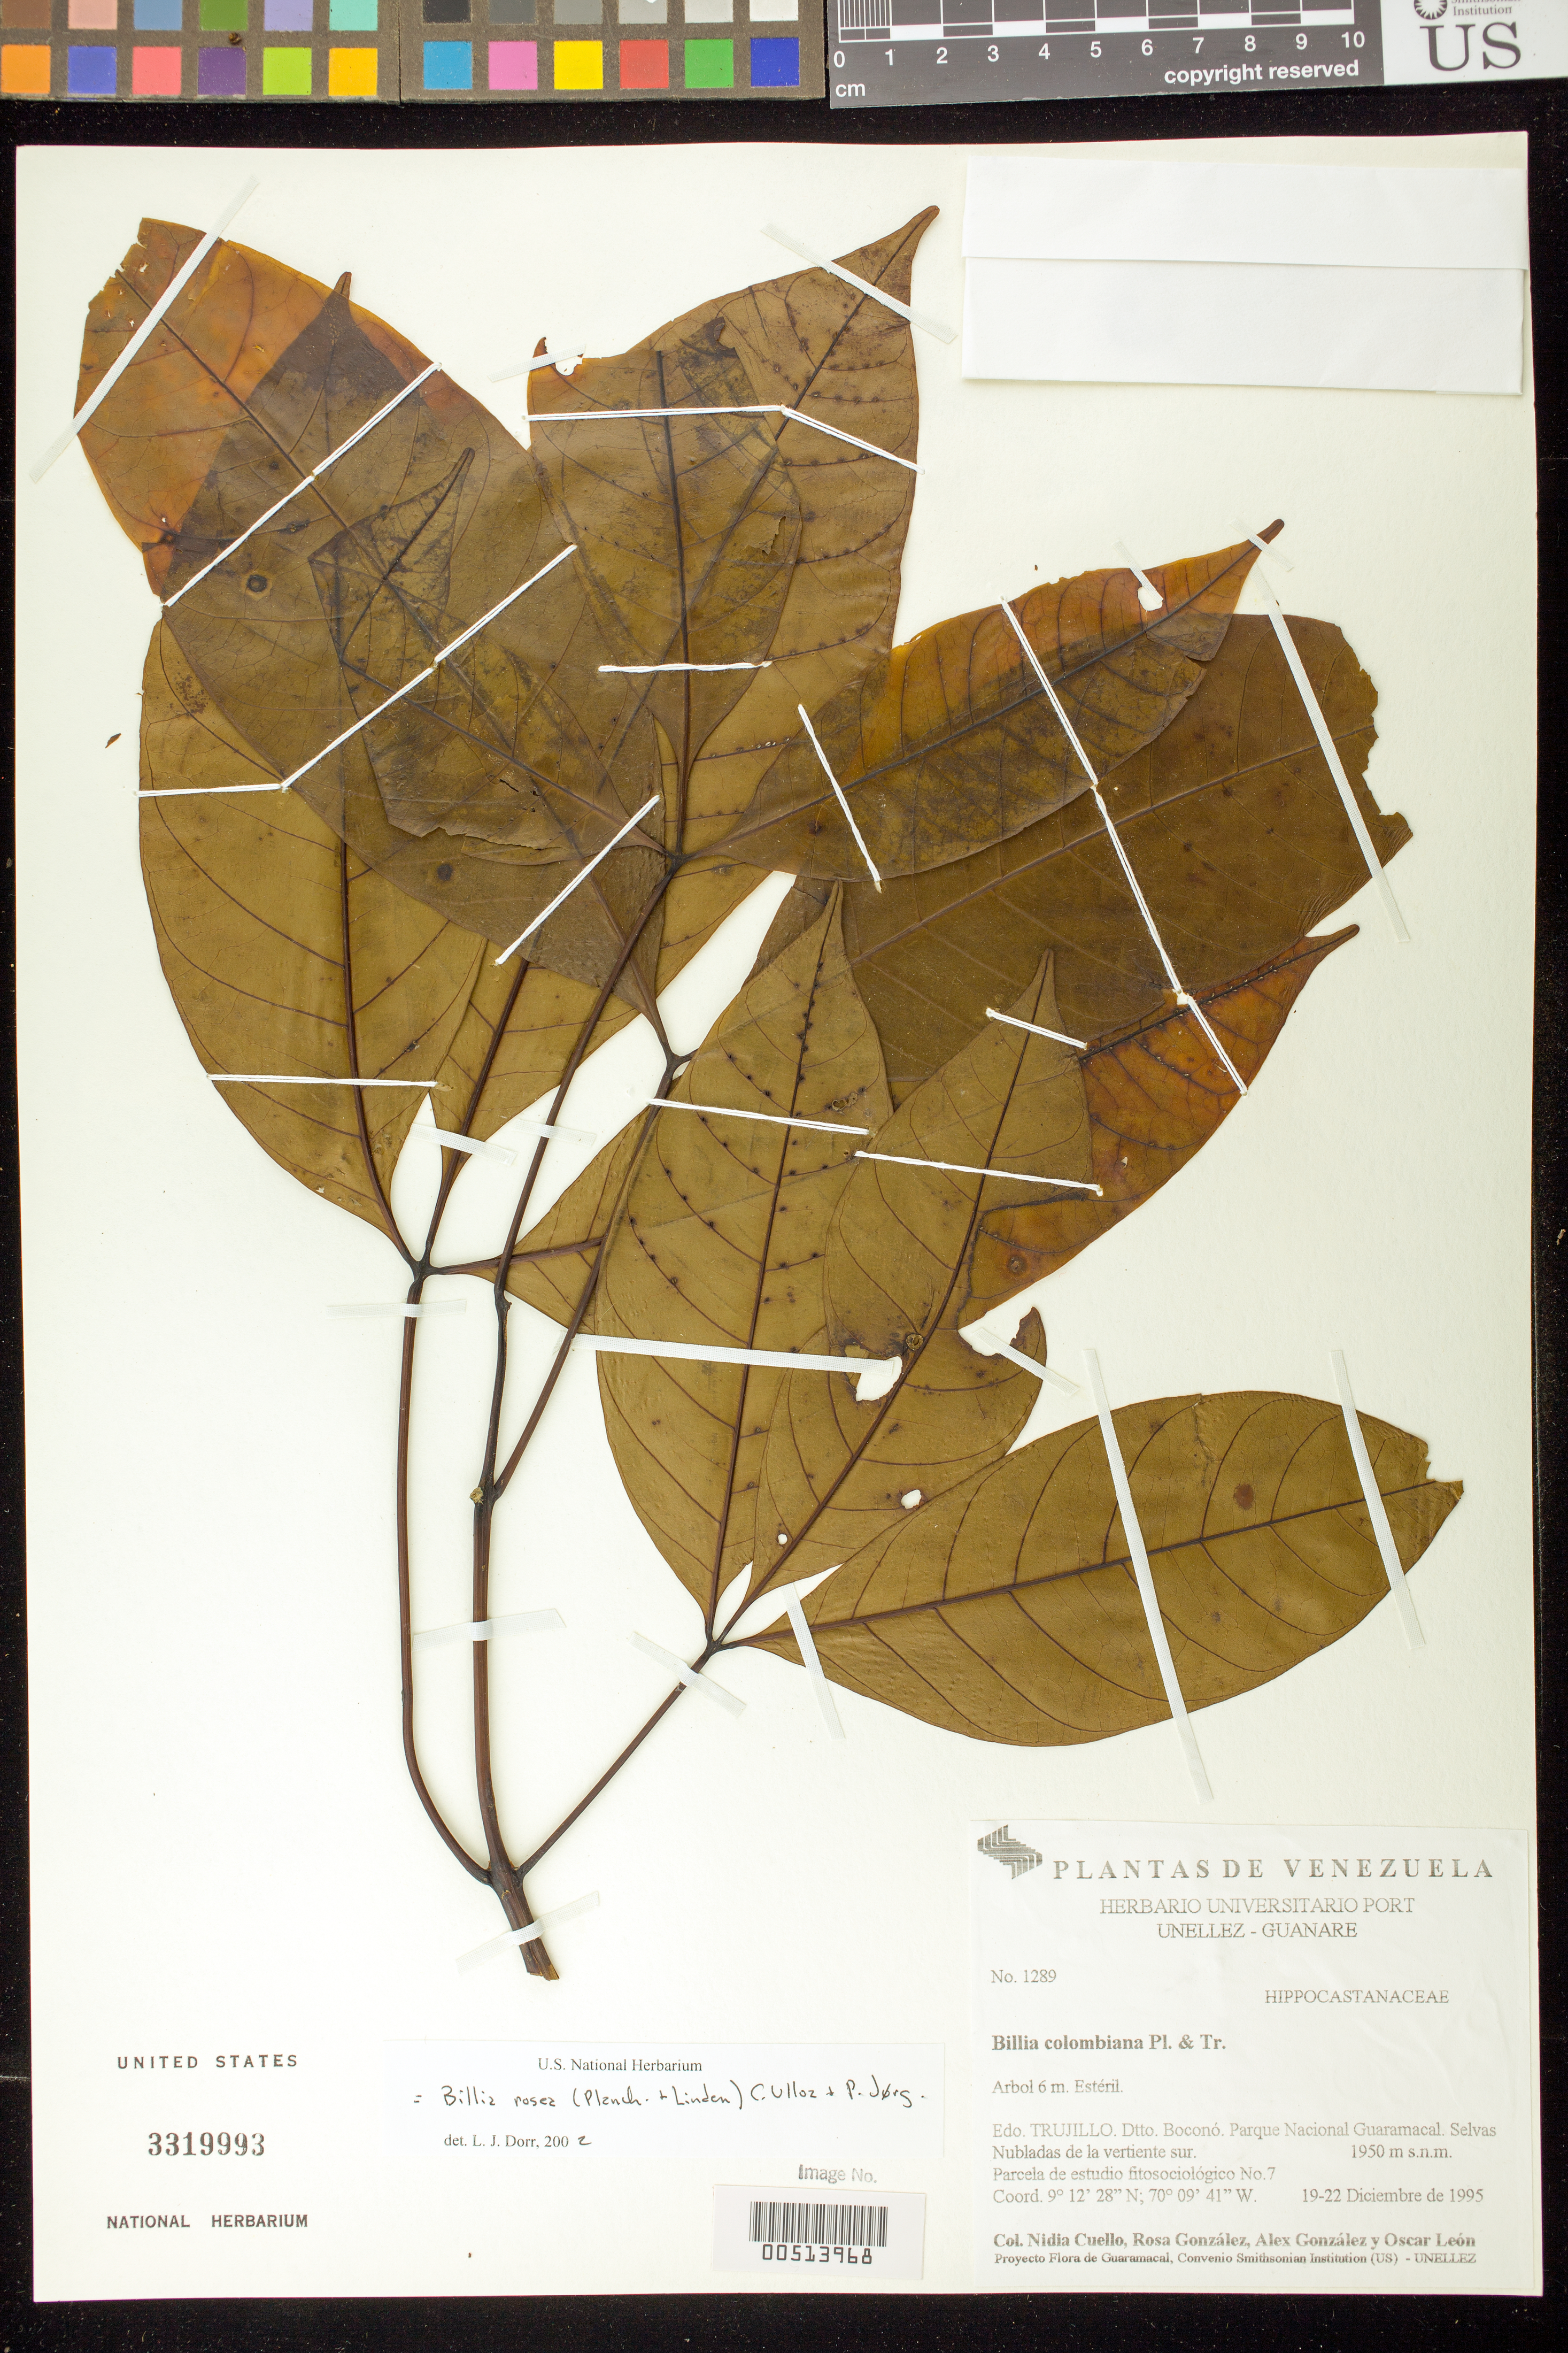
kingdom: Plantae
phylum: Tracheophyta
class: Magnoliopsida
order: Sapindales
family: Sapindaceae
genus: Billia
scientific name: Billia rosea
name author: (Planch. & Linden) C. Ulloa & P.M. Jørg.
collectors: N. L. Cuello, R. González, A. Gonzáles & O. León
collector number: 1289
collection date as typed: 19 Dec 1995 to 22 Dec 1995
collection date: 1995-12-19/1995-12-22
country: Venezuela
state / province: Trujillo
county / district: Boconó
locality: Parque Nacional Guaramacal, vertiente S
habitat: Selva Nubladas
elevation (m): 1950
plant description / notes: PORT, US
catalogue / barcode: US 3319993